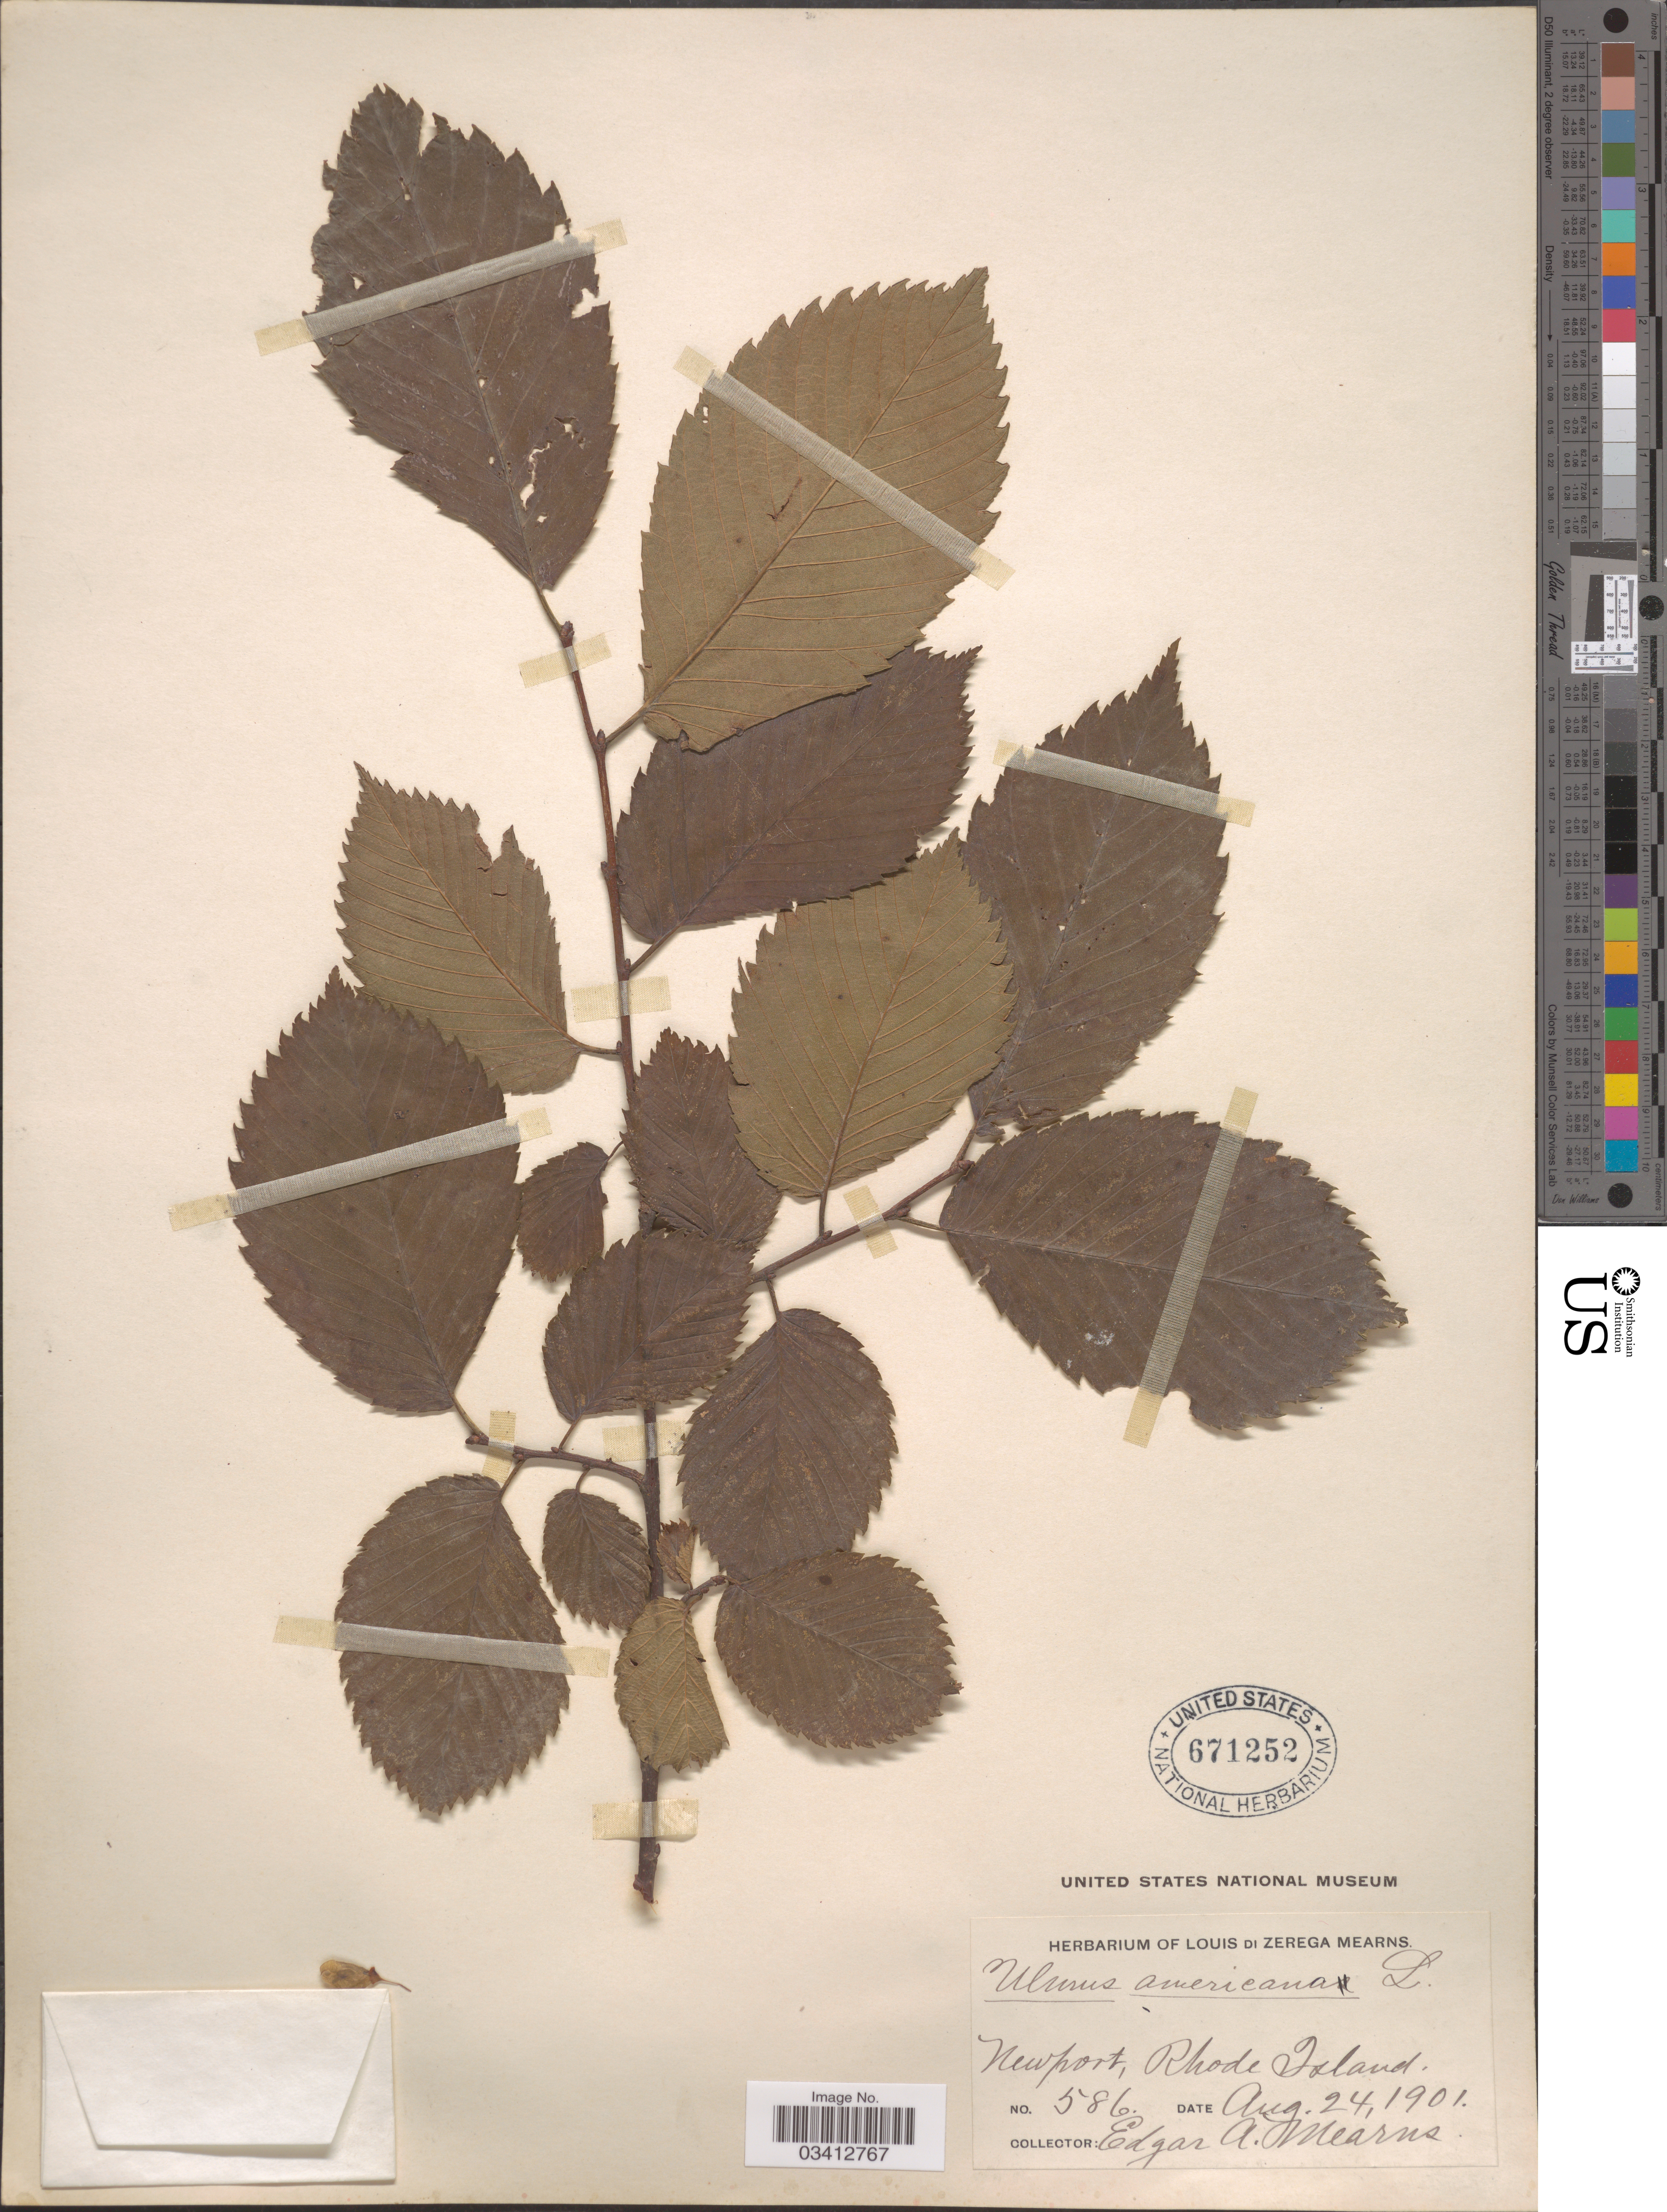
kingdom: Plantae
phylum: Tracheophyta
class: Magnoliopsida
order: Rosales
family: Ulmaceae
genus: Ulmus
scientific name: Ulmus americana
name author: L.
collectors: E. A. Mearns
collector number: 586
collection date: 1901-08-24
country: United States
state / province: Rhode Island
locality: Newport.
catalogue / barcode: US 671252